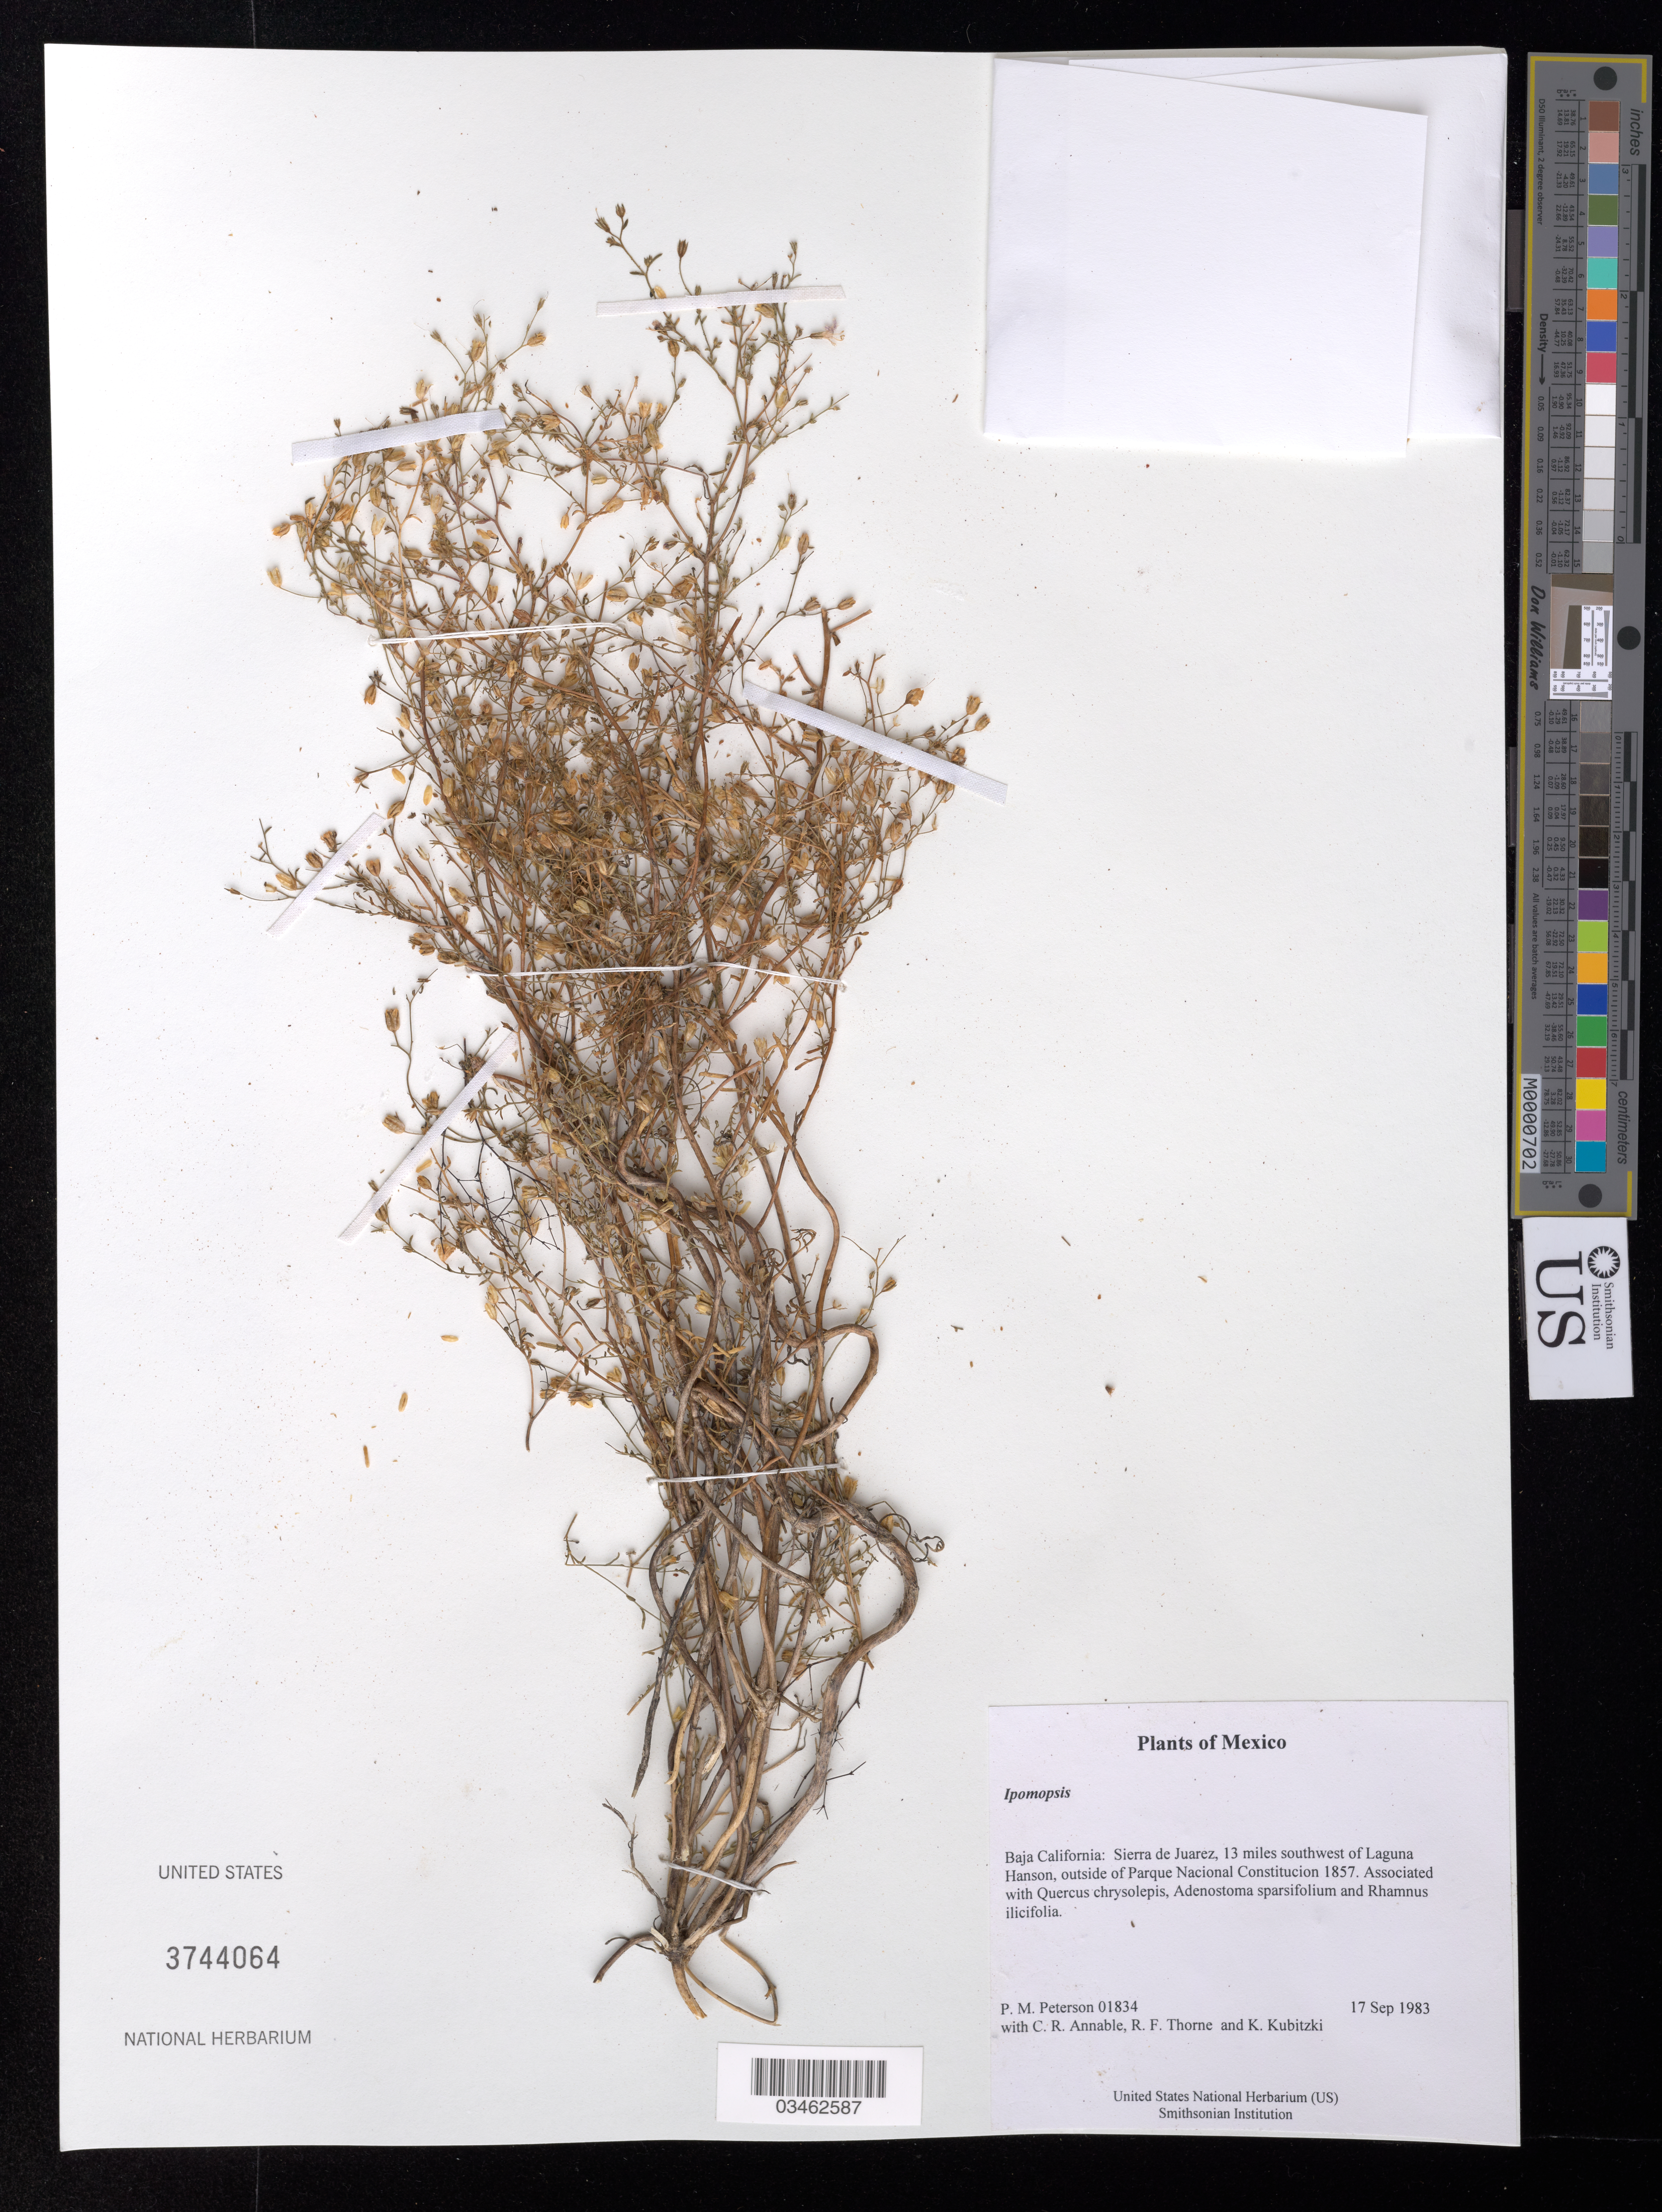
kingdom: Plantae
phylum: Tracheophyta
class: Magnoliopsida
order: Ericales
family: Polemoniaceae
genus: Ipomopsis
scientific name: Ipomopsis sp.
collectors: P. M. Peterson, C. R. Annable, R. F. Thorne & K. Kubitzki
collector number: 01834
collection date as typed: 17 Sep 1983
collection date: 1983-09-17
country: Mexico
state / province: Baja California Norte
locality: Sierra de Juarez, 13 miles southwest of Laguna Hanson, outside of Parque Nacional Constitucion 1857.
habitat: Associated with Quercus chrysolepis, Adenostoma sparsifolium and Rhamnus ilicifolia.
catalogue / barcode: US 3744064